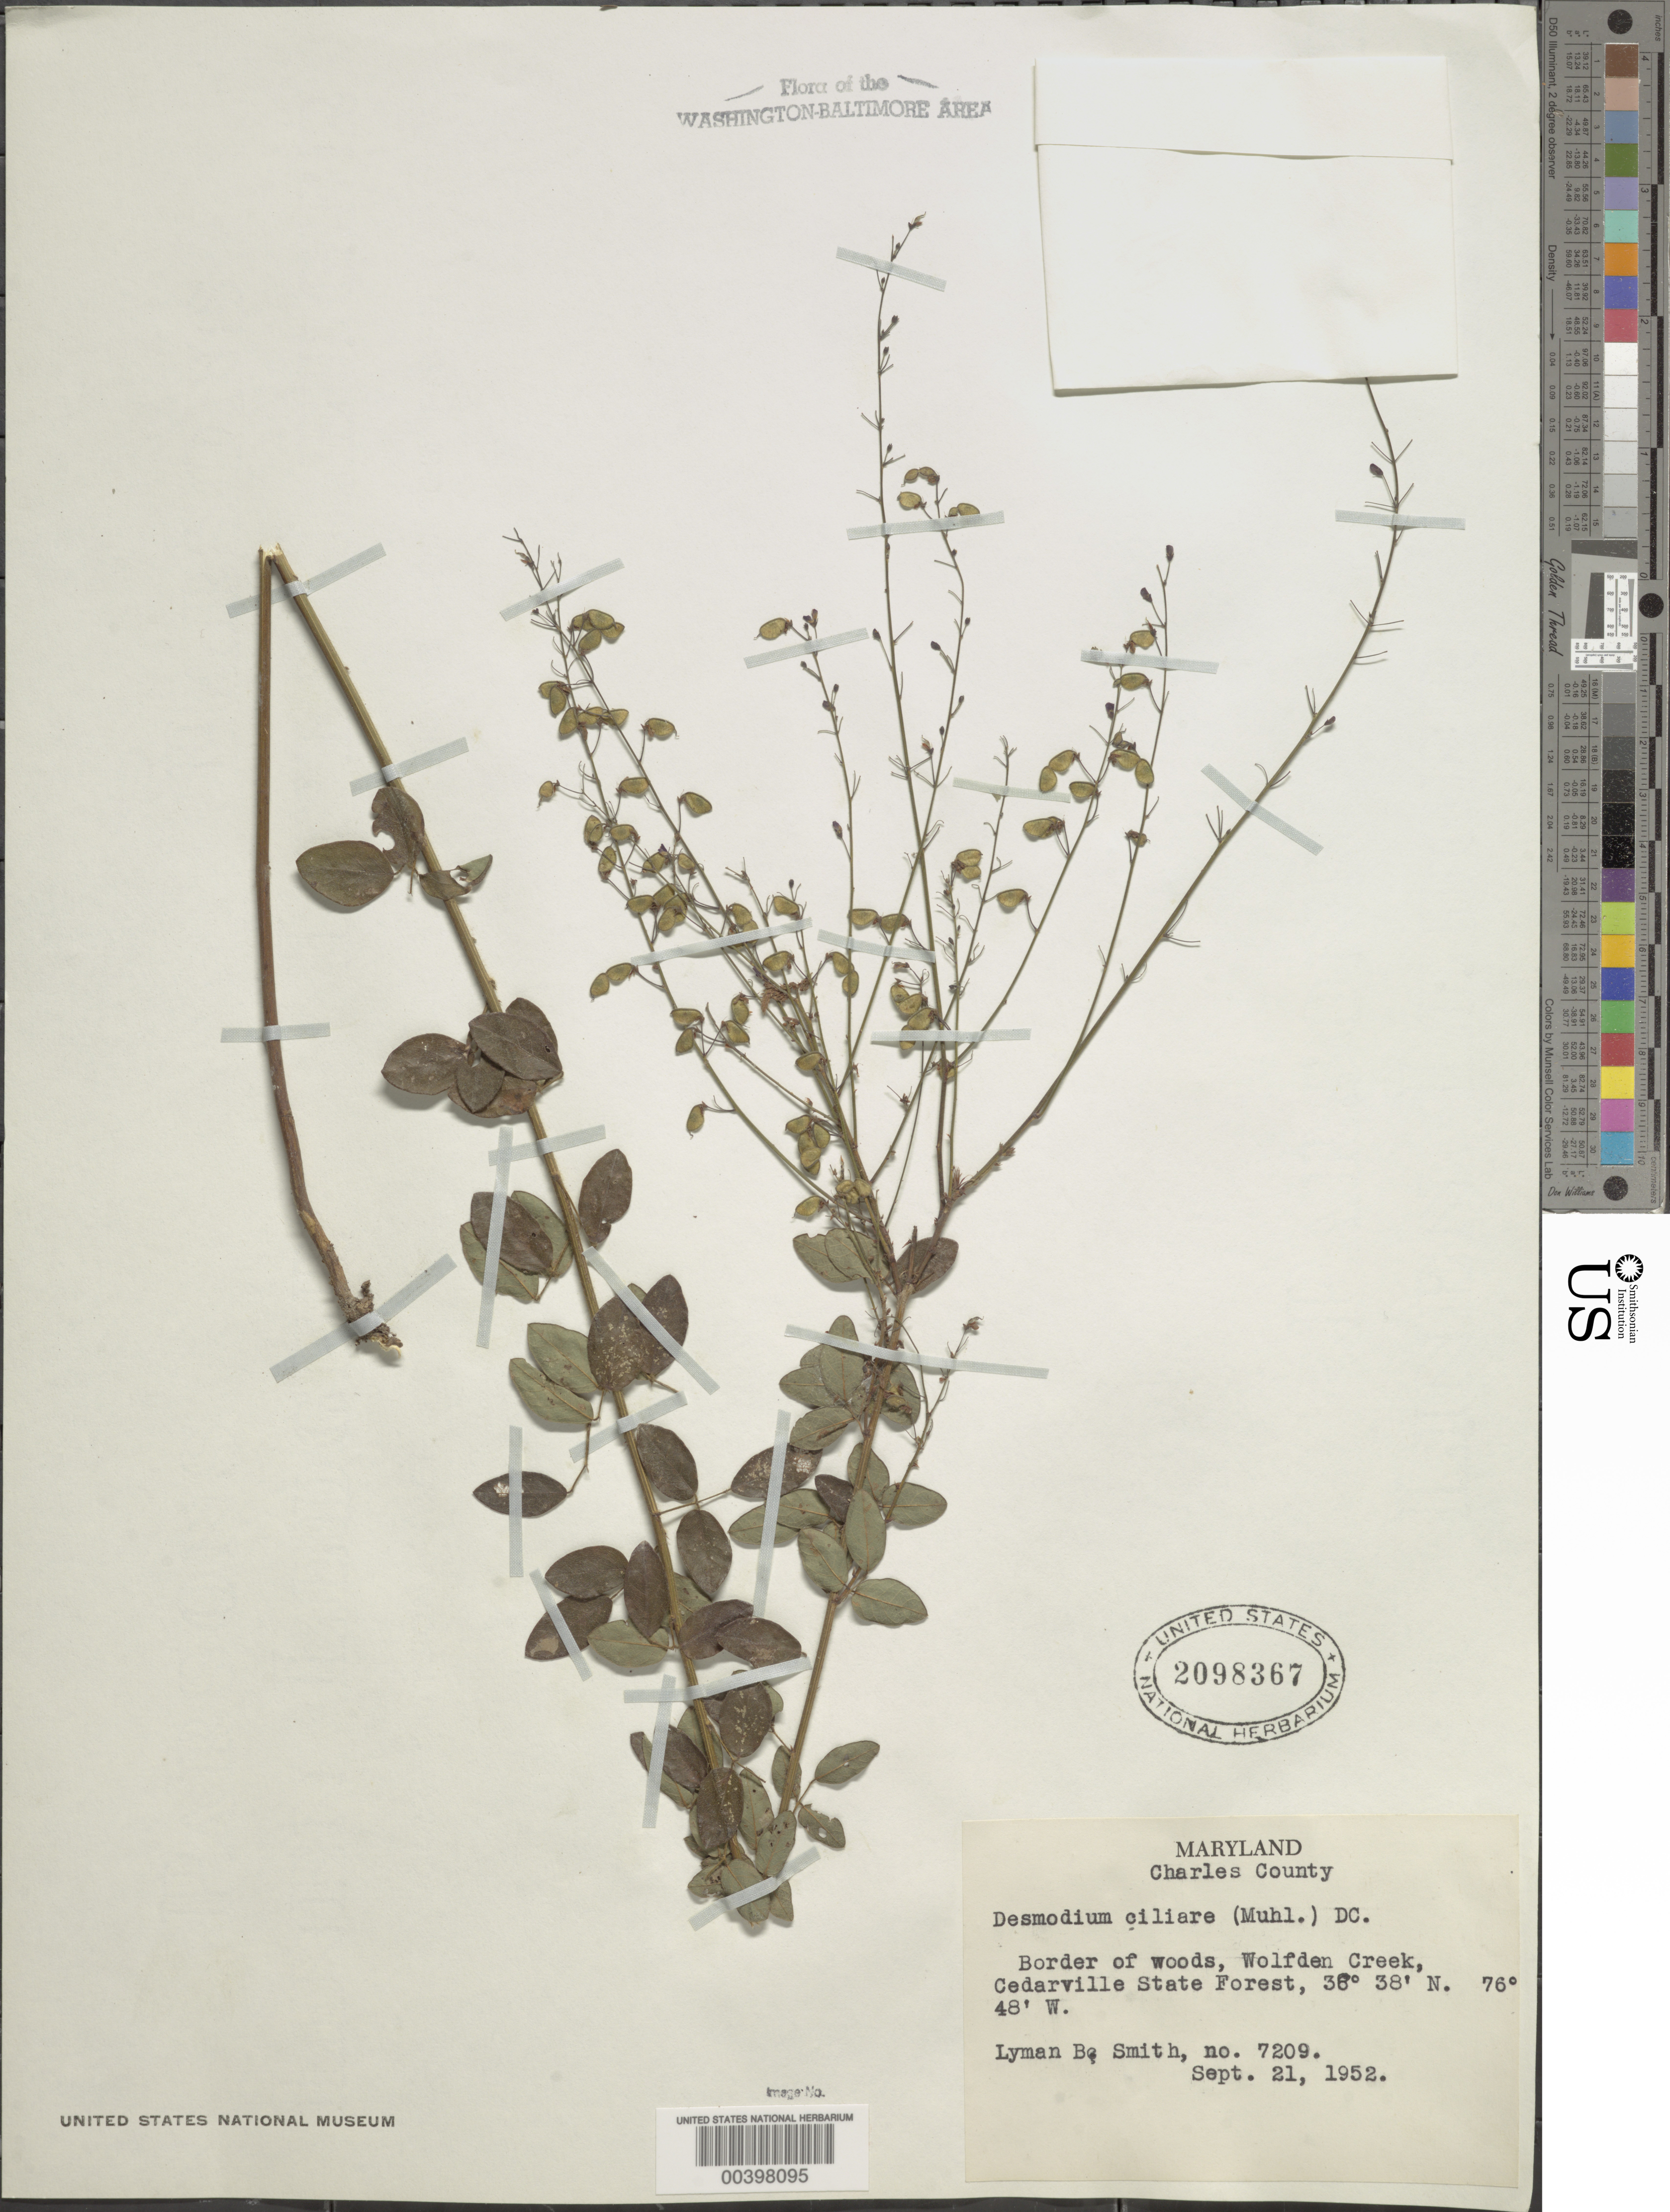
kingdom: Plantae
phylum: Tracheophyta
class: Magnoliopsida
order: Fabales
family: Fabaceae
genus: Desmodium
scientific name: Desmodium ciliare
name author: (Muhl. ex Willd.) DC.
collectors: L. Smith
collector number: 7209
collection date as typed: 21 Sep 1952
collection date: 1952-09-21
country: United States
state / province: Maryland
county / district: Charles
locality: Wolfden Creek, Cedarville State Forest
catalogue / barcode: US 2098367